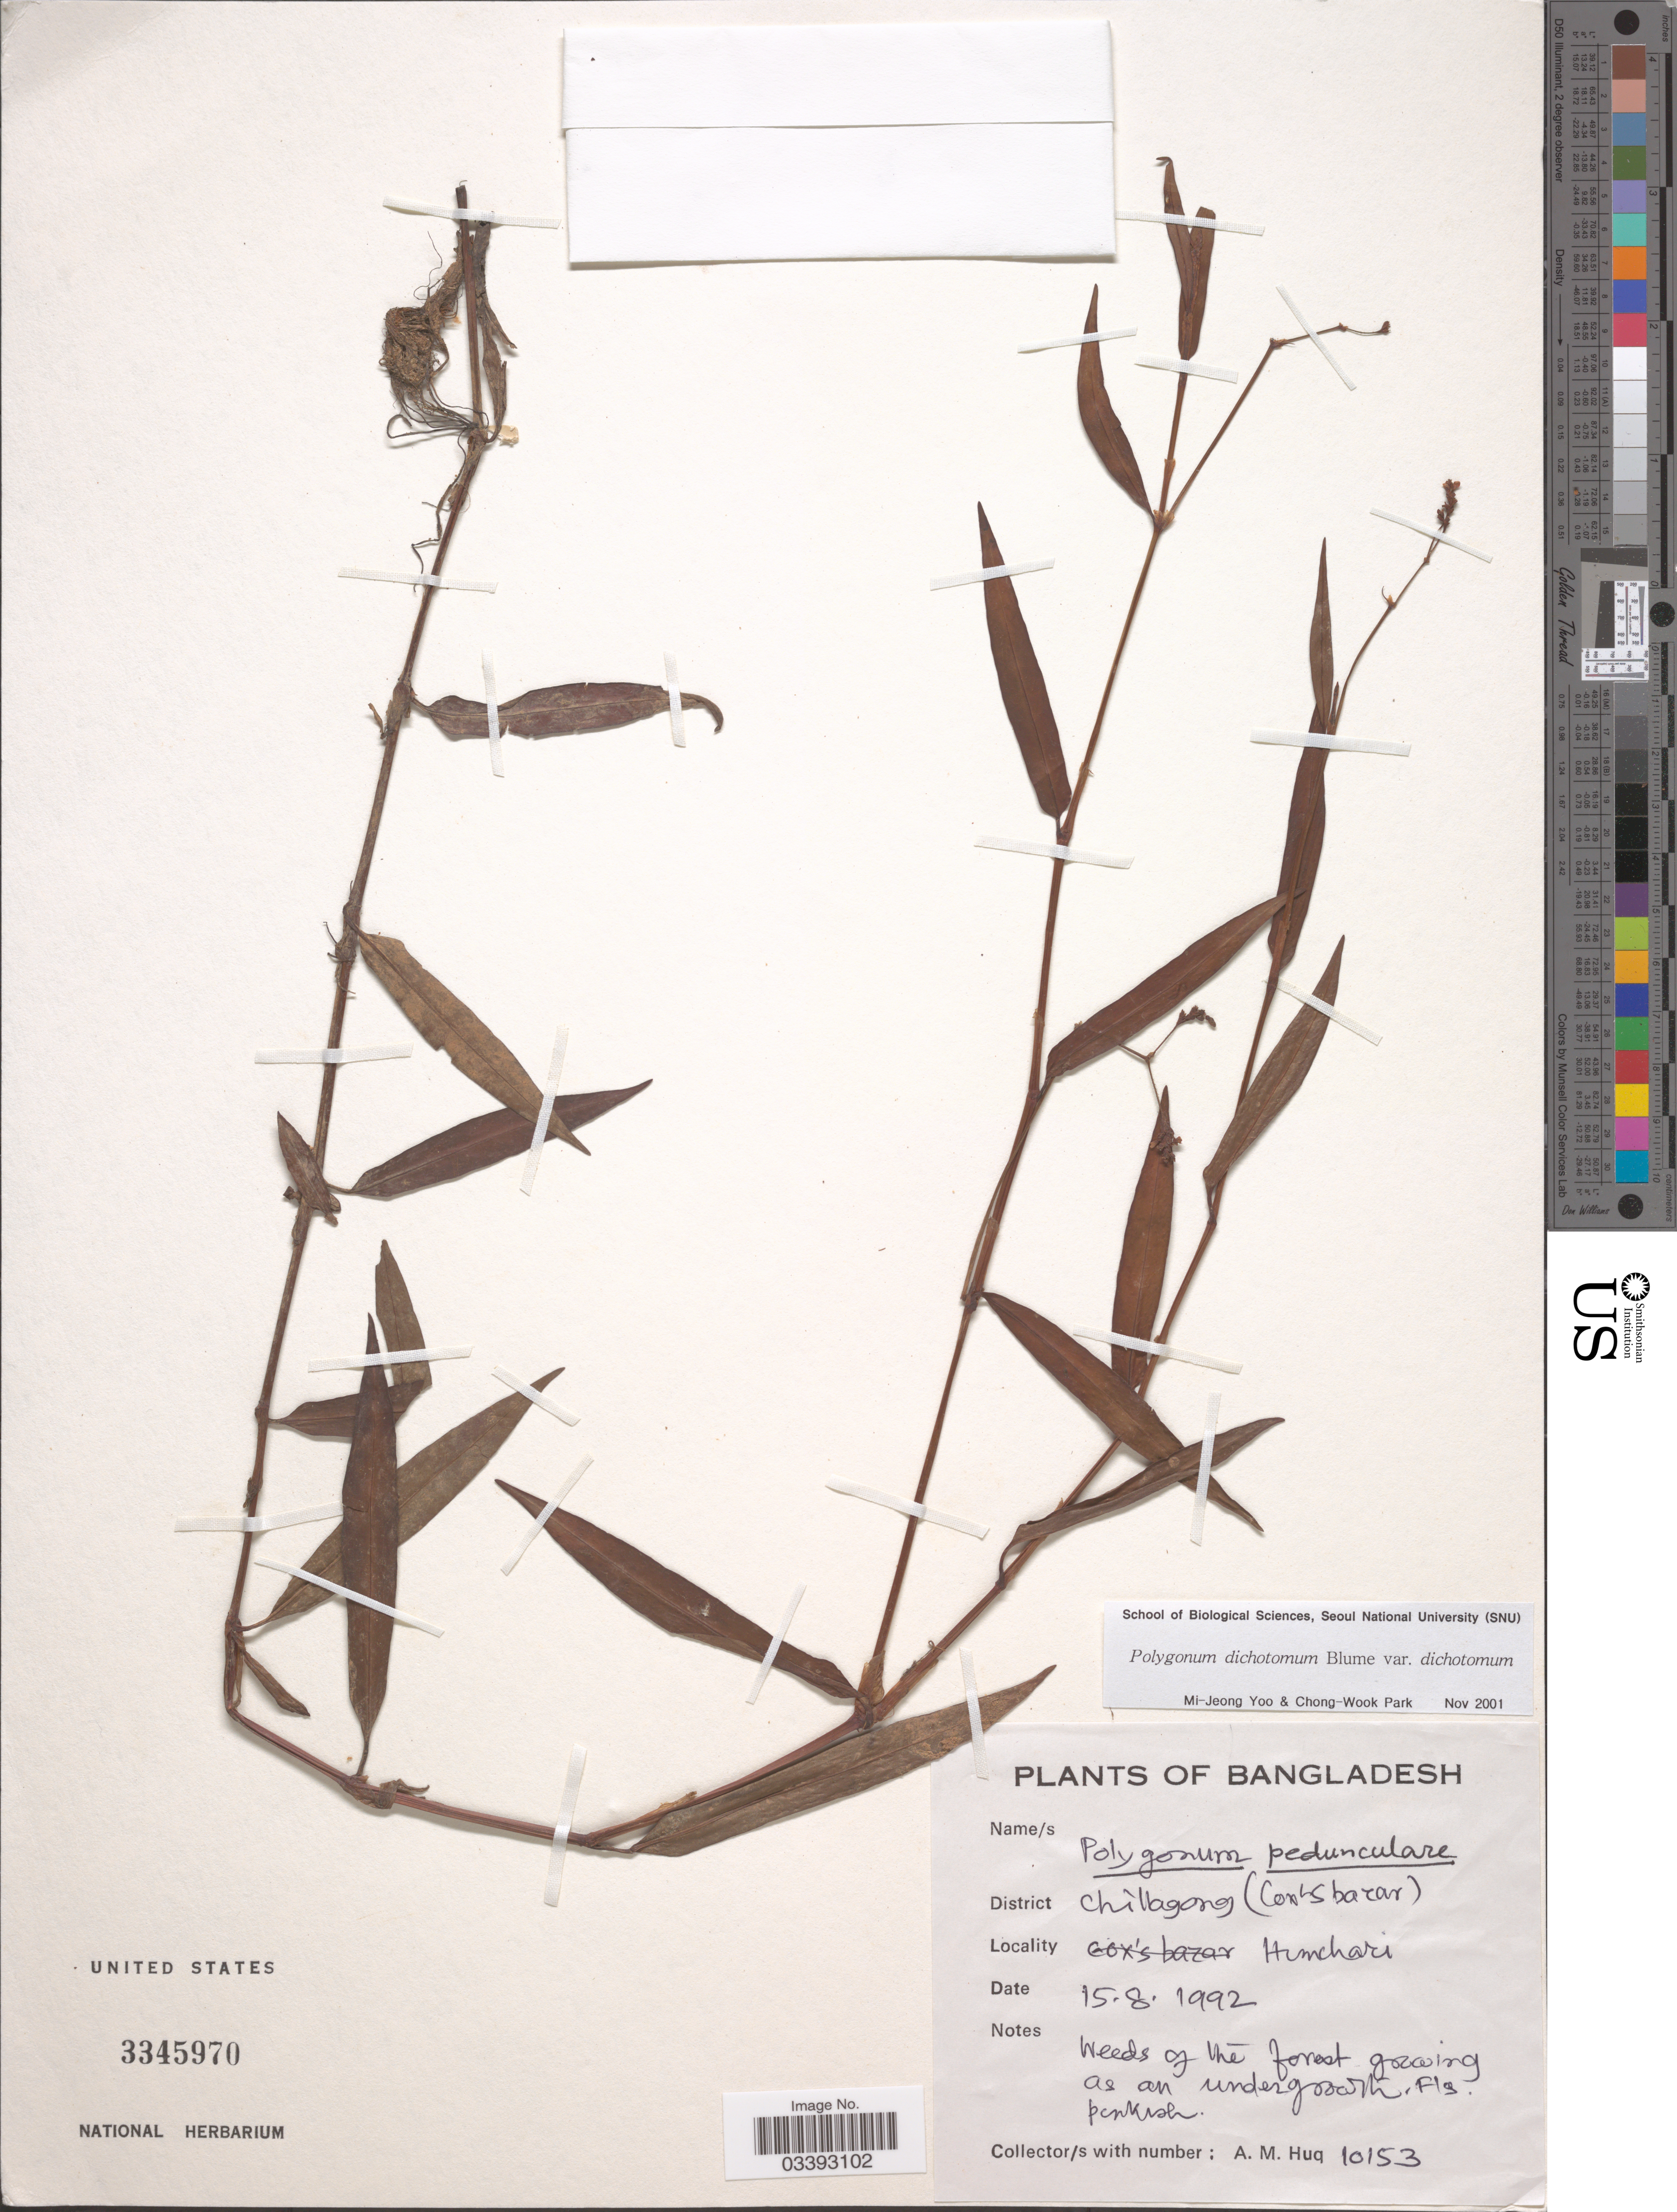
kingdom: Plantae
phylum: Tracheophyta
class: Magnoliopsida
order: Caryophyllales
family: Polygonaceae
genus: Polygonum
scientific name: Polygonum dichotomum var. dichotomum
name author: Blume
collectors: A. M. Huq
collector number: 10153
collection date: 1992-08-15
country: Bangladesh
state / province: Chittagong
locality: District Chittagong (Cox's bazar). Himchari.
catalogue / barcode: US 3345970